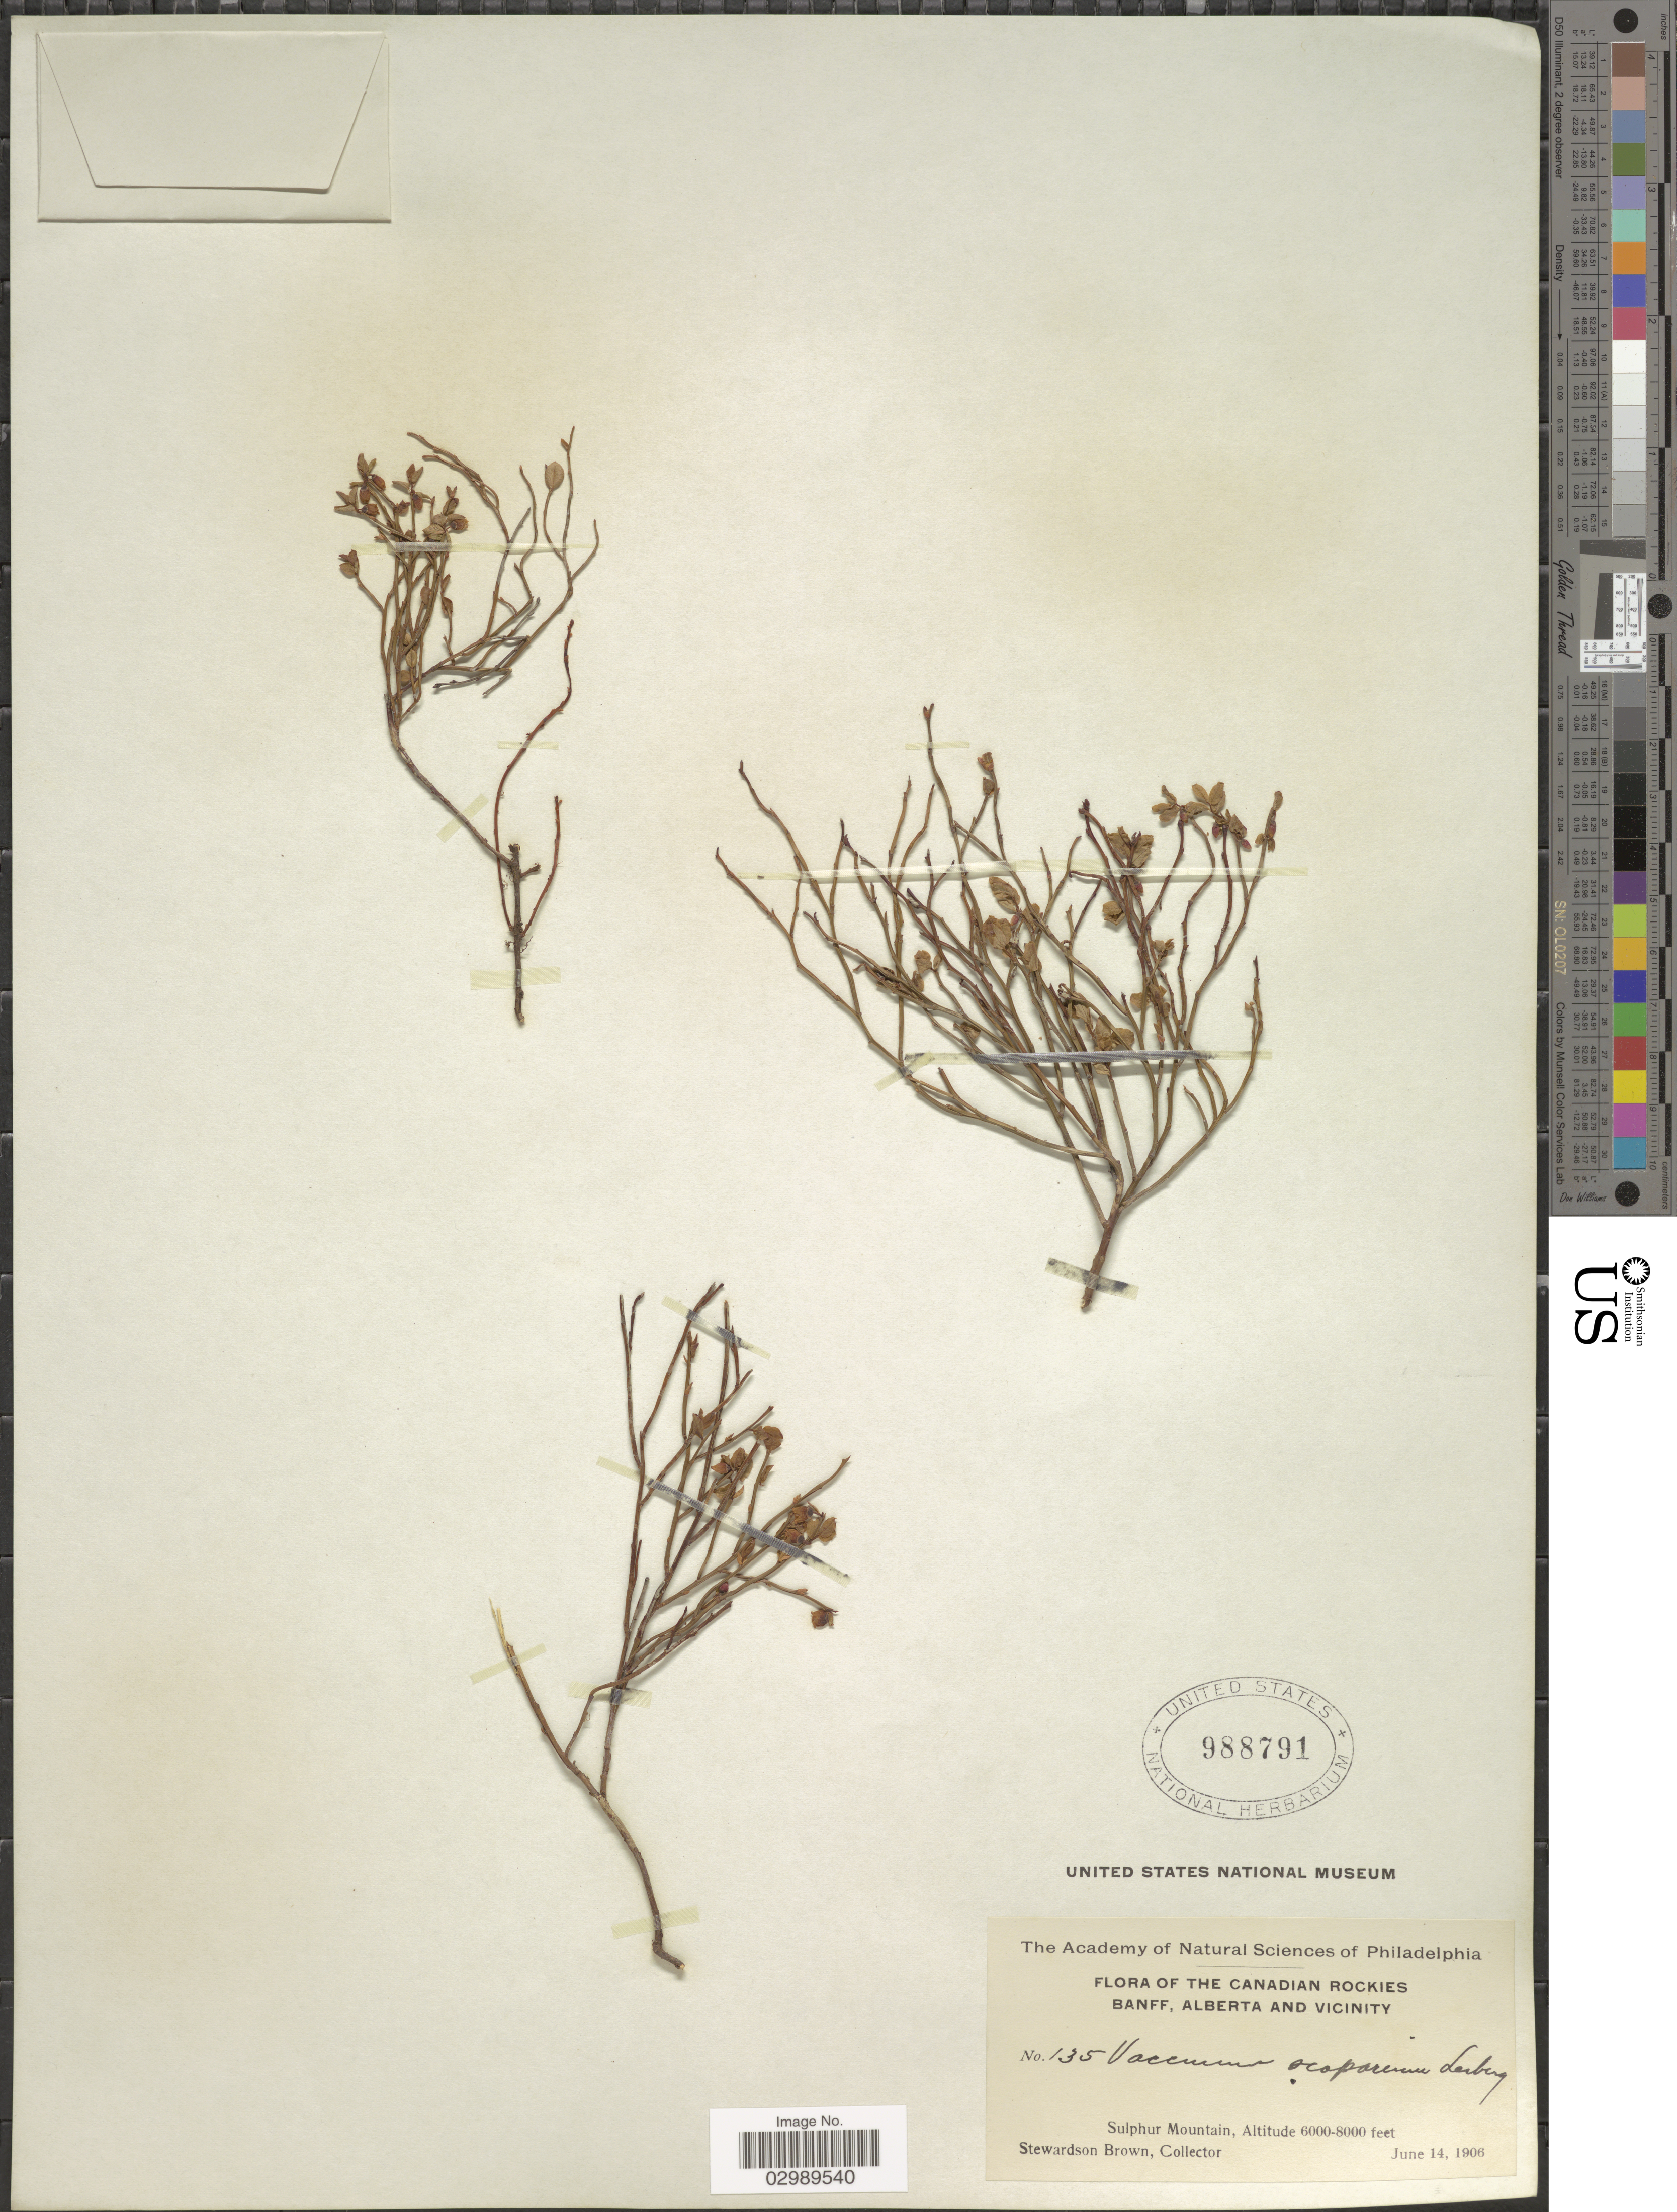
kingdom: Plantae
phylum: Tracheophyta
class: Magnoliopsida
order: Ericales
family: Ericaceae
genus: Vaccinium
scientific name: Vaccinium scoparium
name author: Leiberg ex Coville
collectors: S. Brown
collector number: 135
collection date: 1906-06-14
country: Canada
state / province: Alberta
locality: The Canadian Rockies Banff, Alberta and Vicinity, Sulphur Mountain.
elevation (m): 1829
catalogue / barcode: US 988791